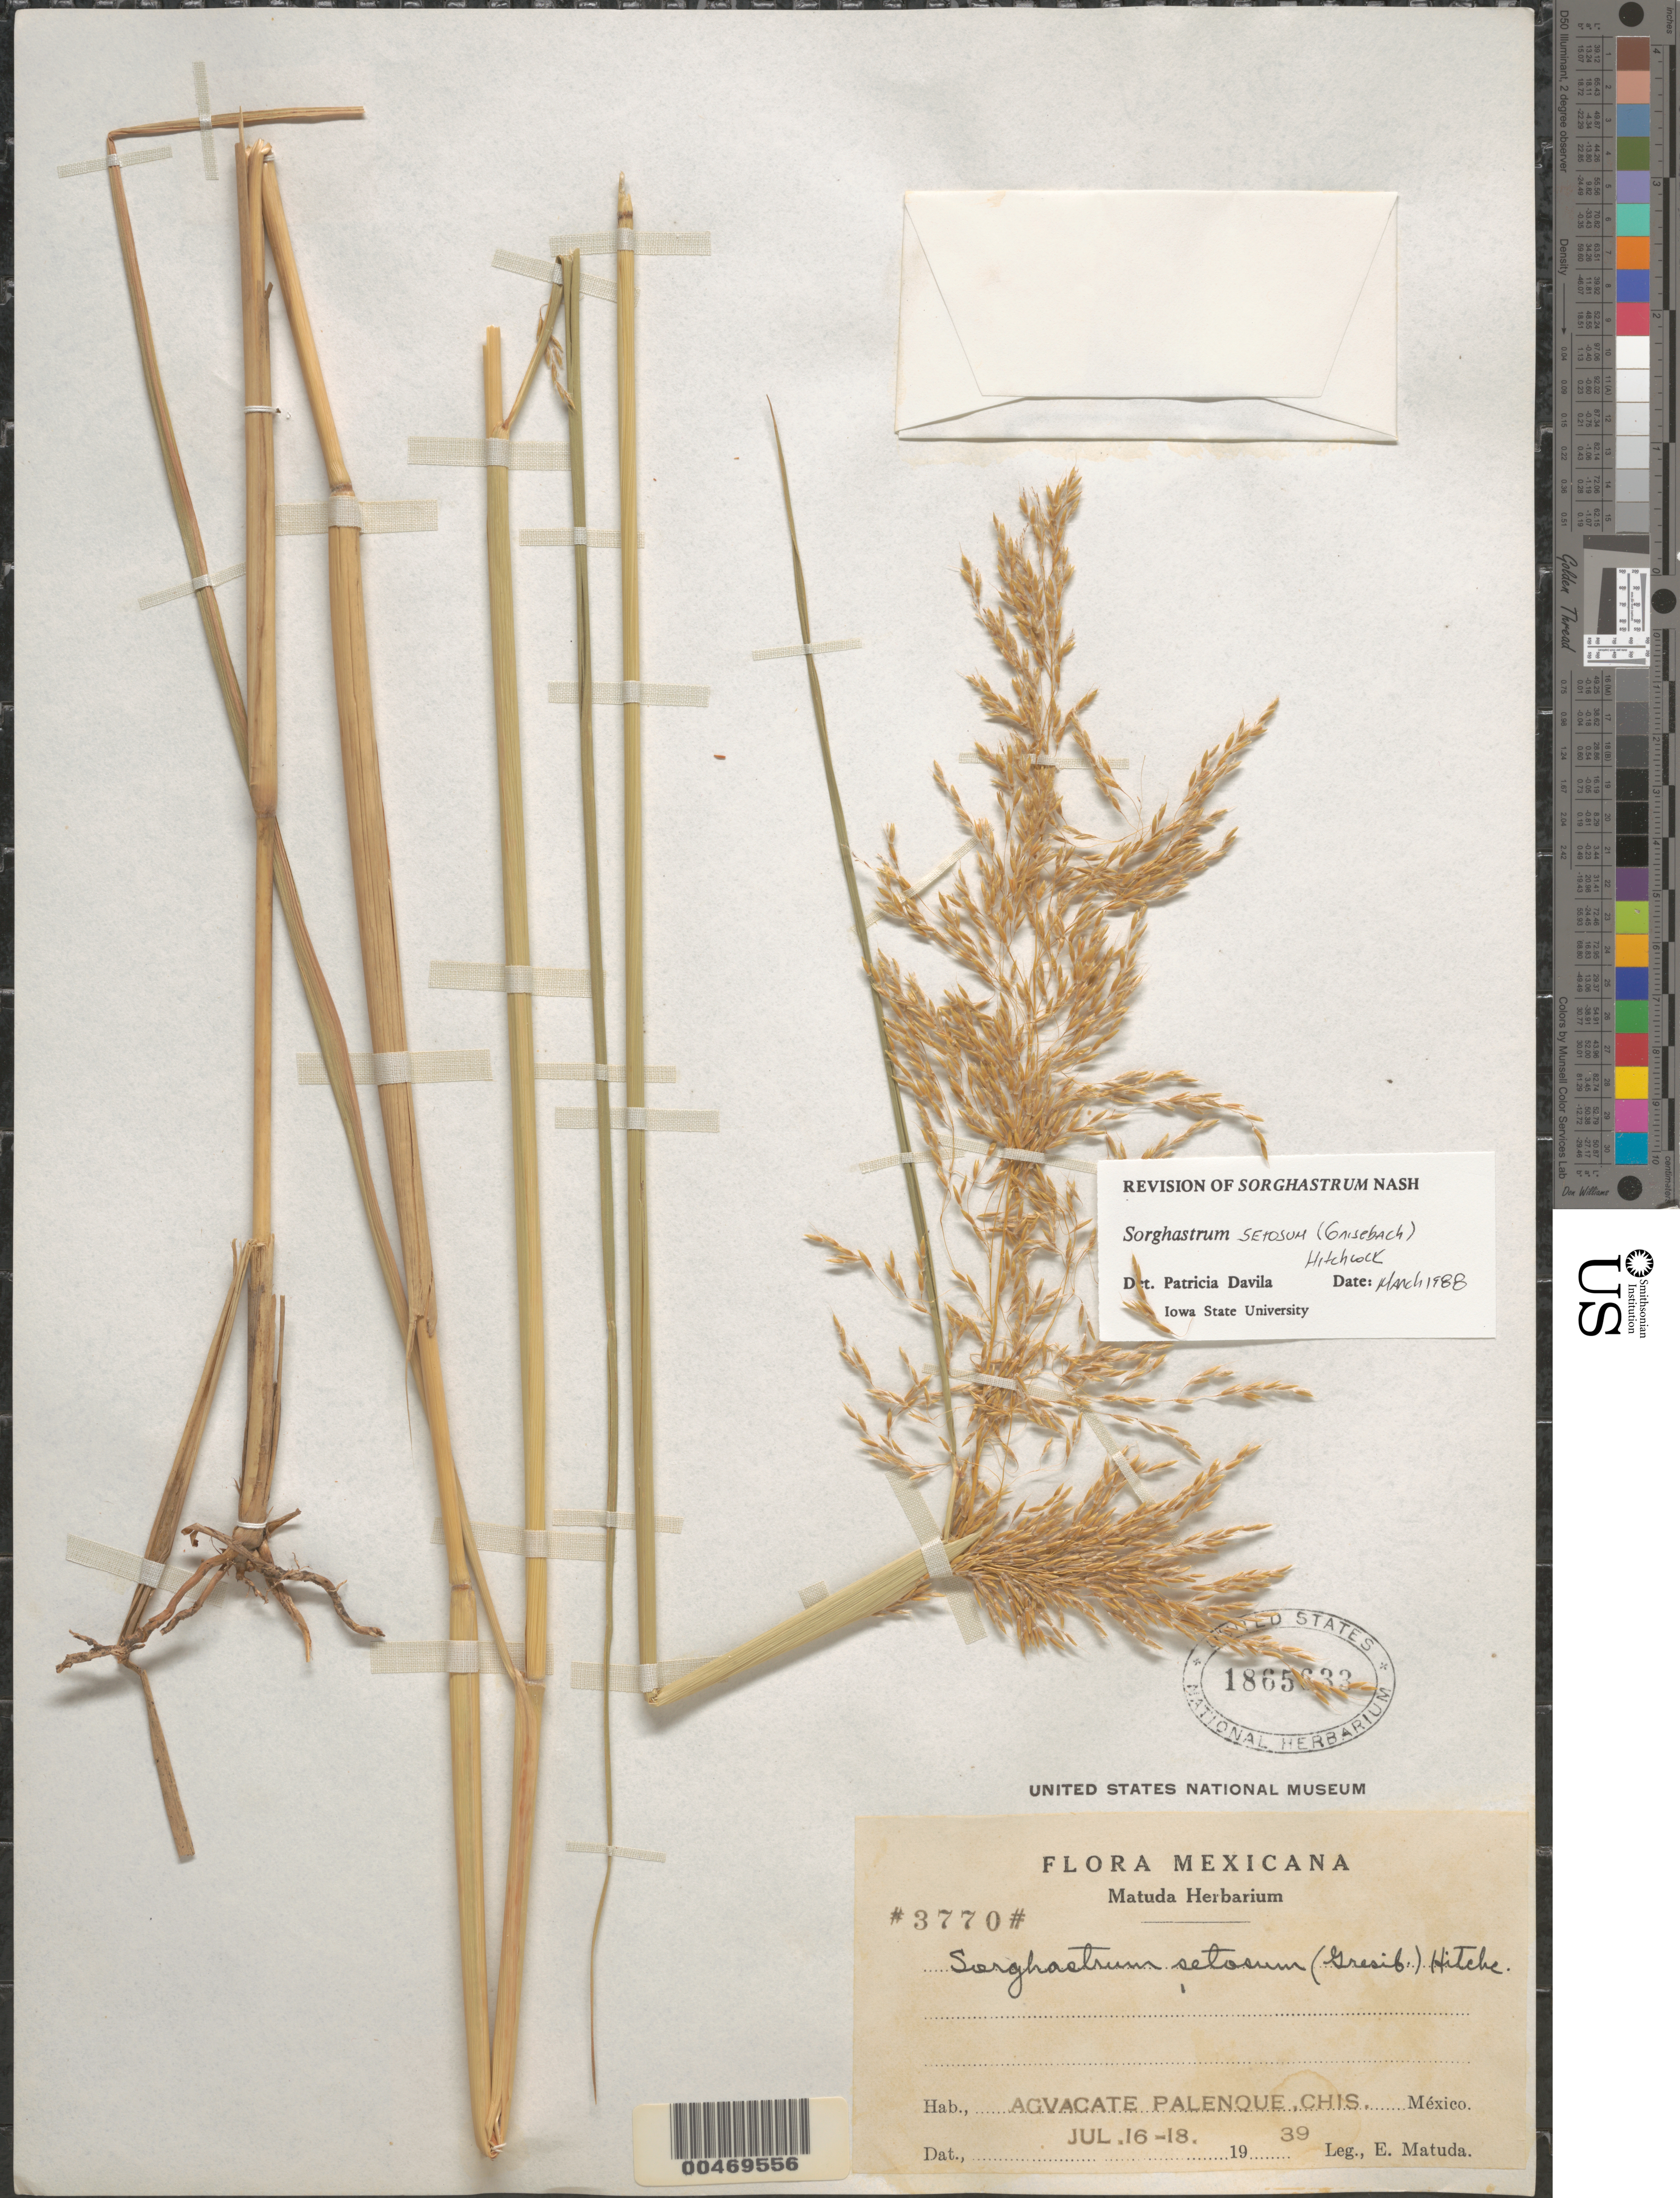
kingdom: Plantae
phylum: Tracheophyta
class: Liliopsida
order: Poales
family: Poaceae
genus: Sorghastrum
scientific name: Sorghastrum setosum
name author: (Griseb.) Hitchc.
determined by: Dávila, P. D.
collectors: E. Matuda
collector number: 3770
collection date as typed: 16 Jul 1939 to 18 Jul 1939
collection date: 1939-07-16/1939-07-18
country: Mexico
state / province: Chiapas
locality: Agvacate Palenque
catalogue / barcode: US 1865633